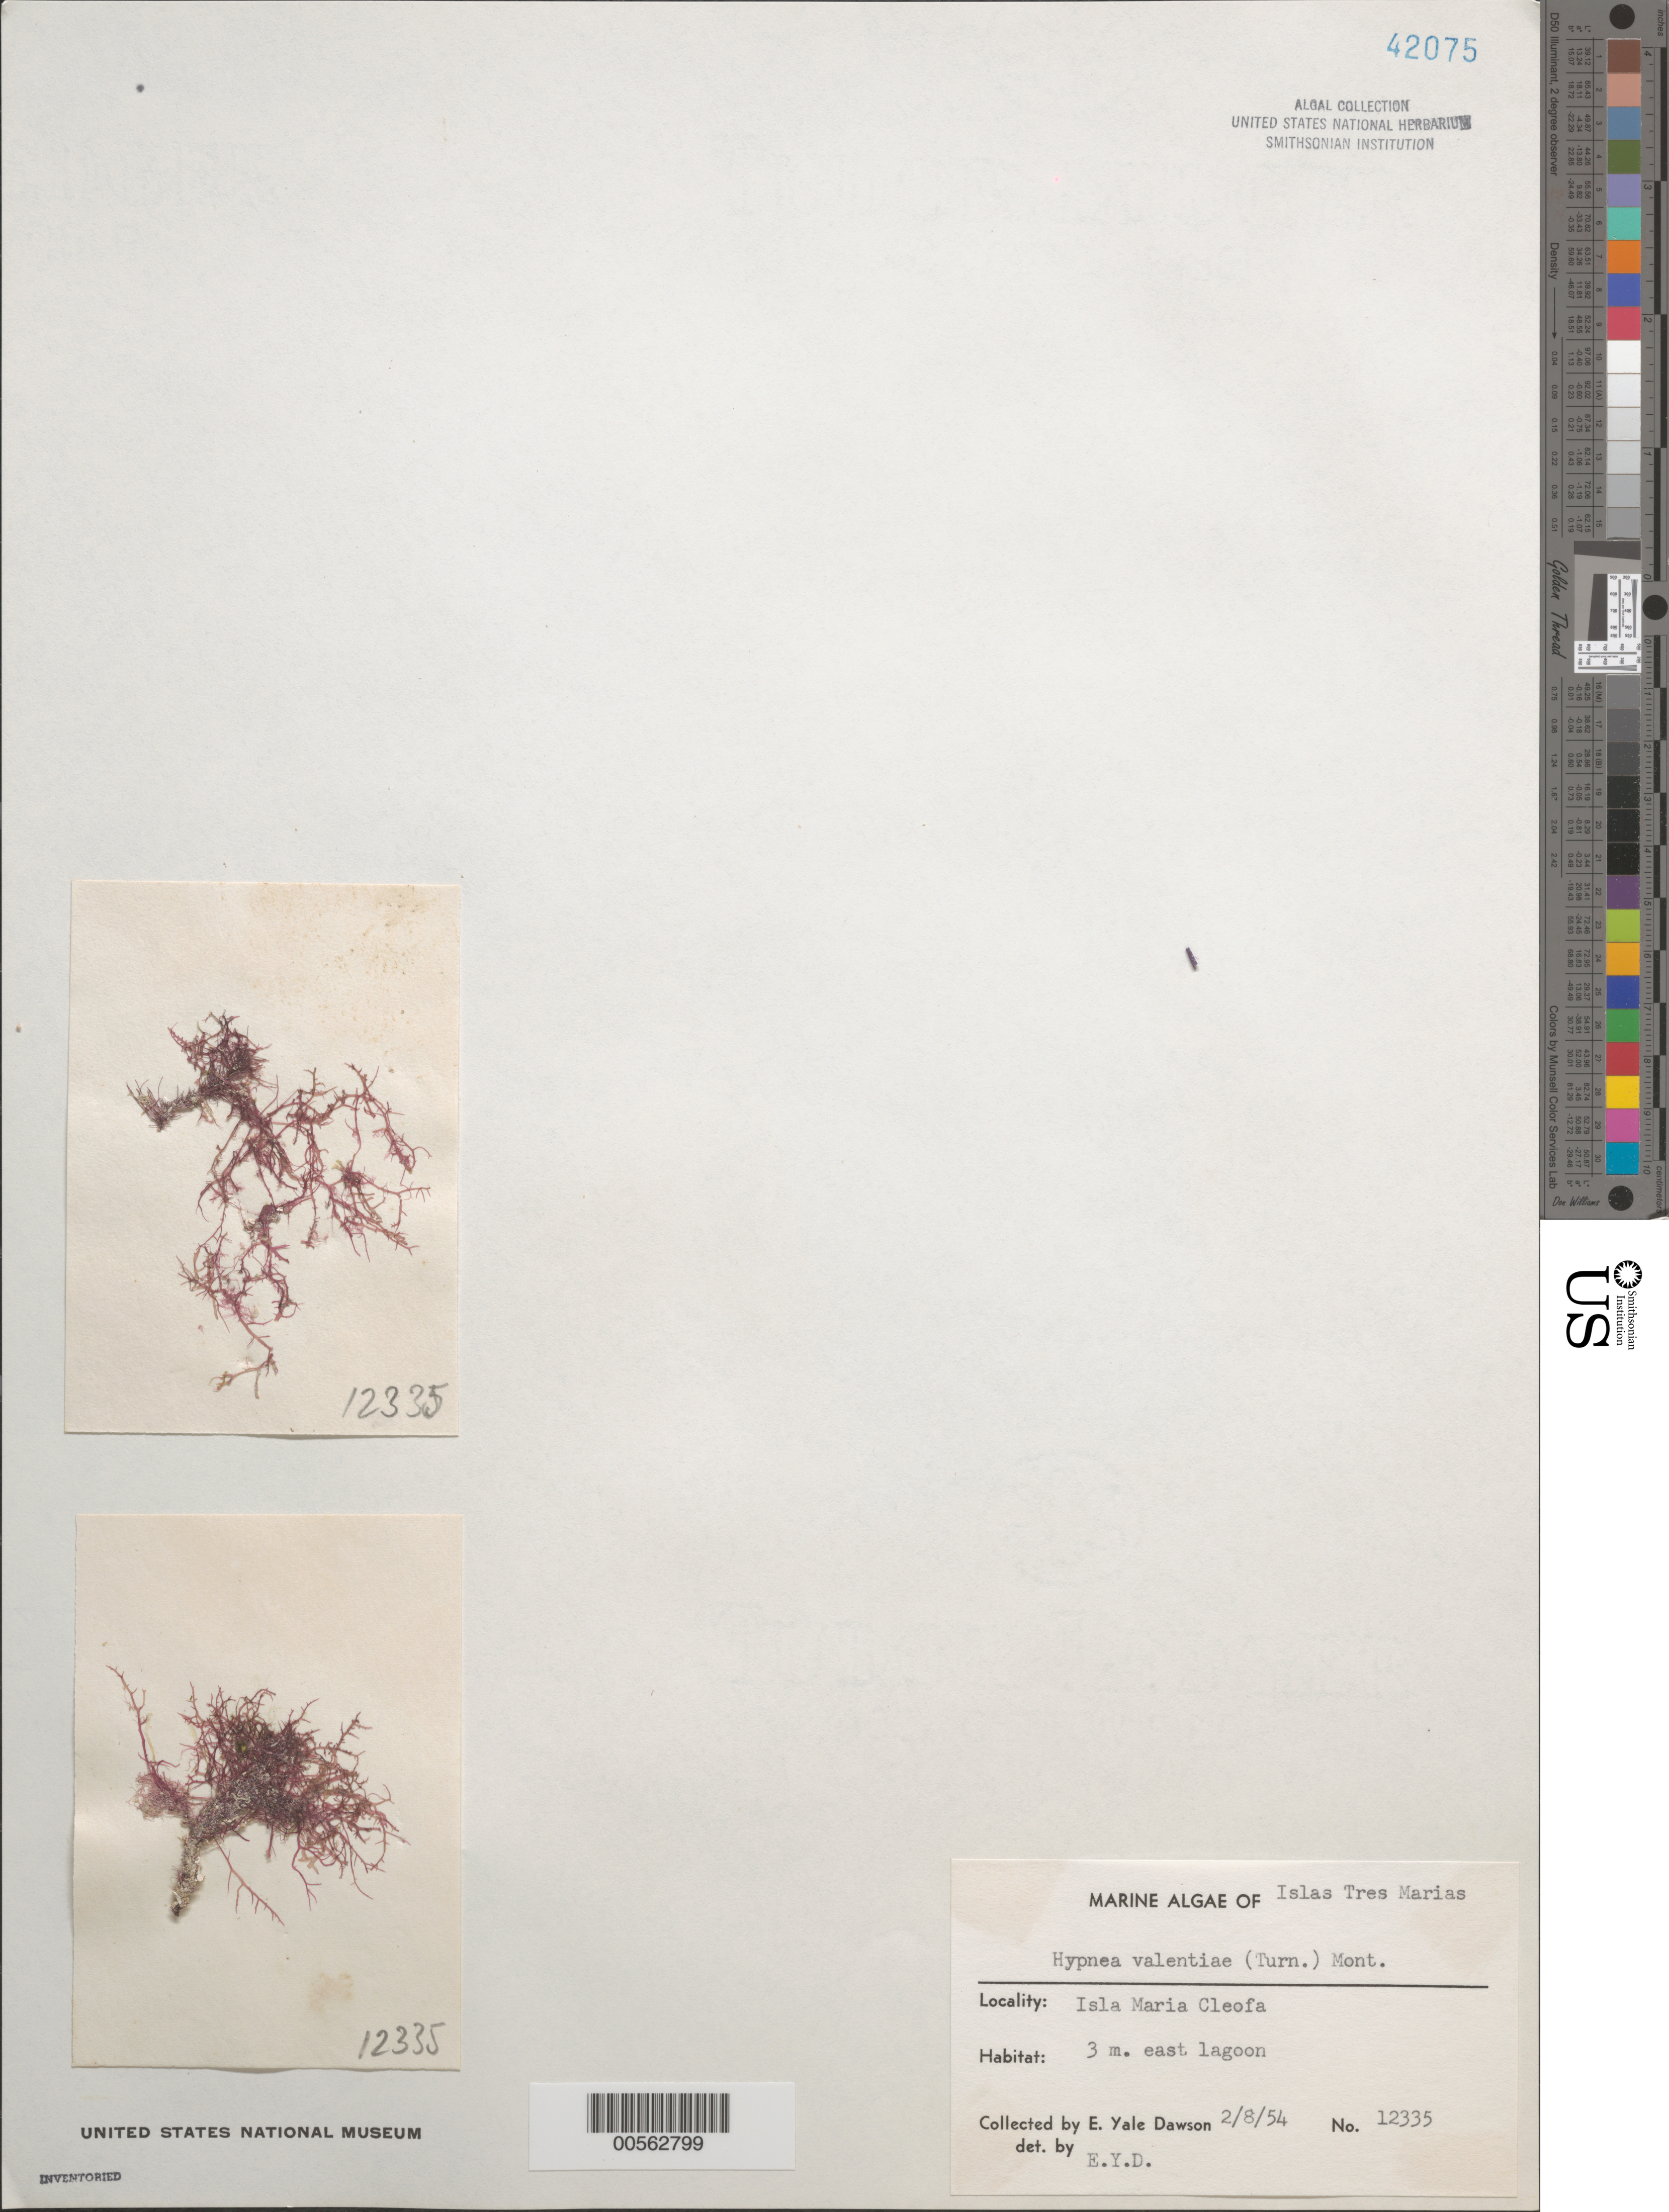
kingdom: Plantae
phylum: Rhodophyta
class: Florideophyceae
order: Gigartinales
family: Cystocloniaceae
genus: Hypnea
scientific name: Hypnea valentiae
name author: (Turner) Mont.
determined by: Dawson, E. Y.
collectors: E. Y. Dawson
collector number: EYD 12335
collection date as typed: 08 Feb 1954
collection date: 1954-02-08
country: Mexico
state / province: Nayarit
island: Isla Maria Cleofa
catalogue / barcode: US 42075